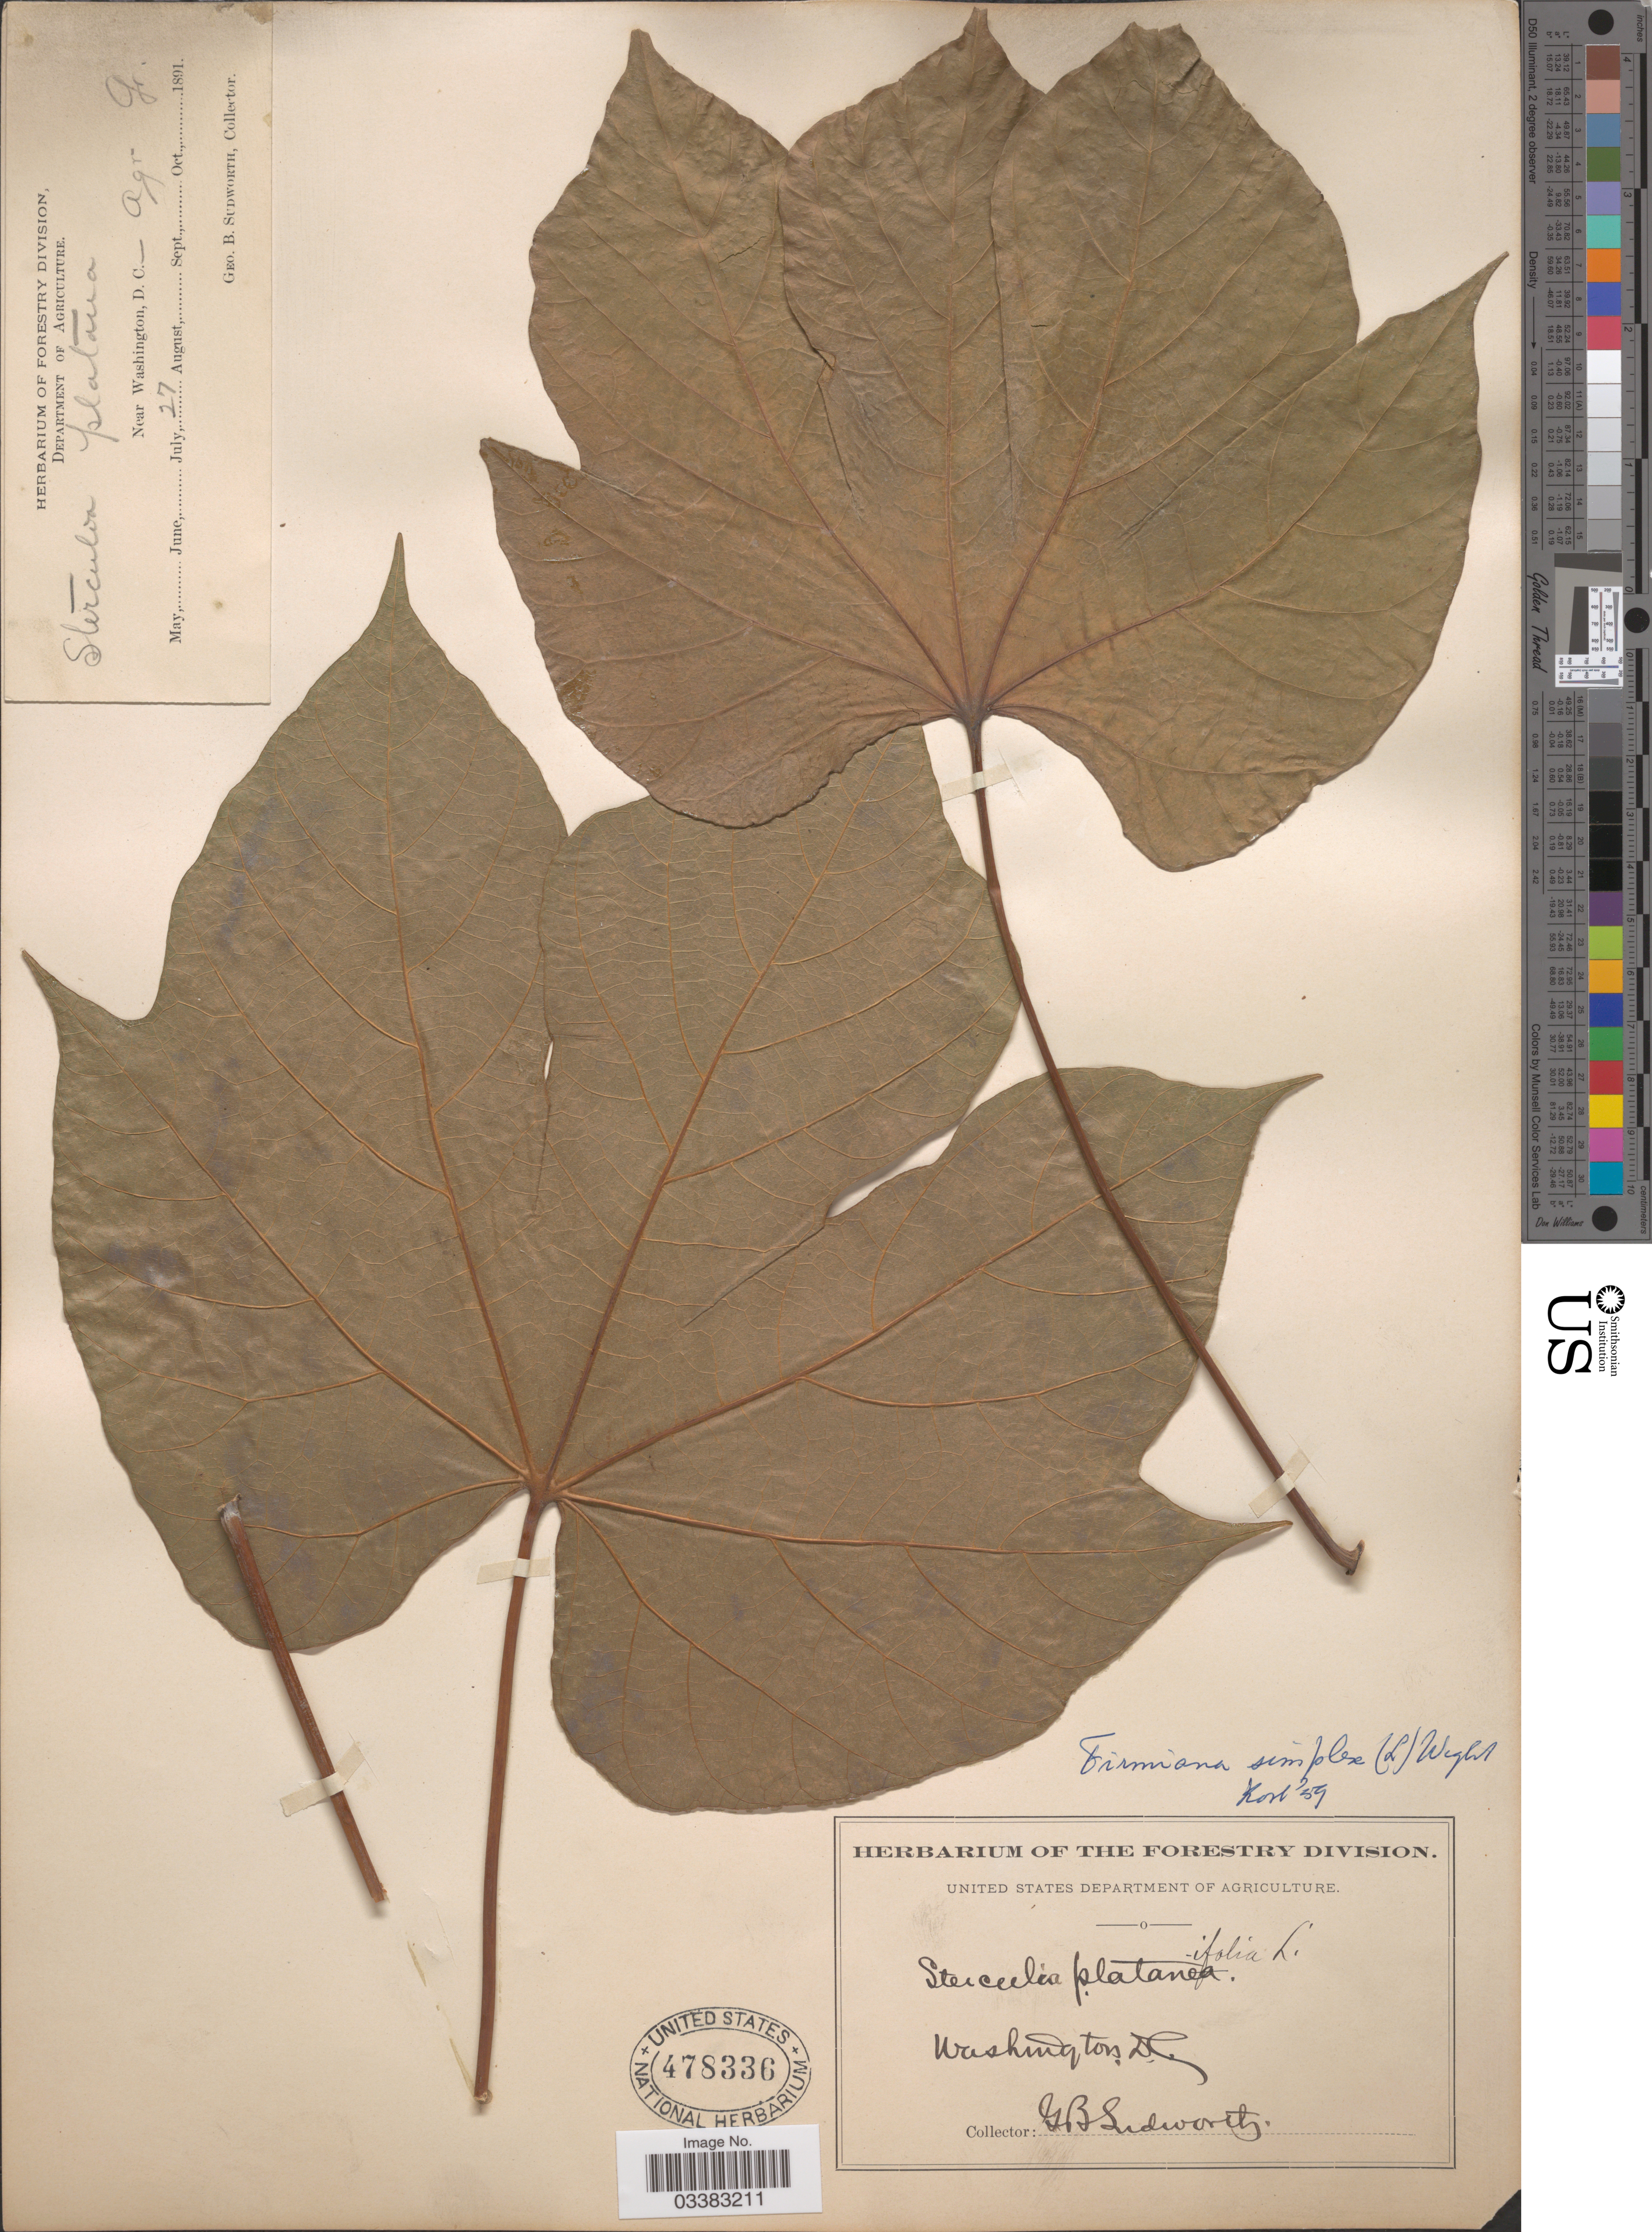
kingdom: Plantae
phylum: Tracheophyta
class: Magnoliopsida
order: Malvales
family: Malvaceae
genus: Firmiana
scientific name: Firmiana simplex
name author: (L.) W. Wight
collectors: G. B. Sudworth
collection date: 1891-07-27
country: United States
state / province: District of Columbia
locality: Near Washington, D.C.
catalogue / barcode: US 478336